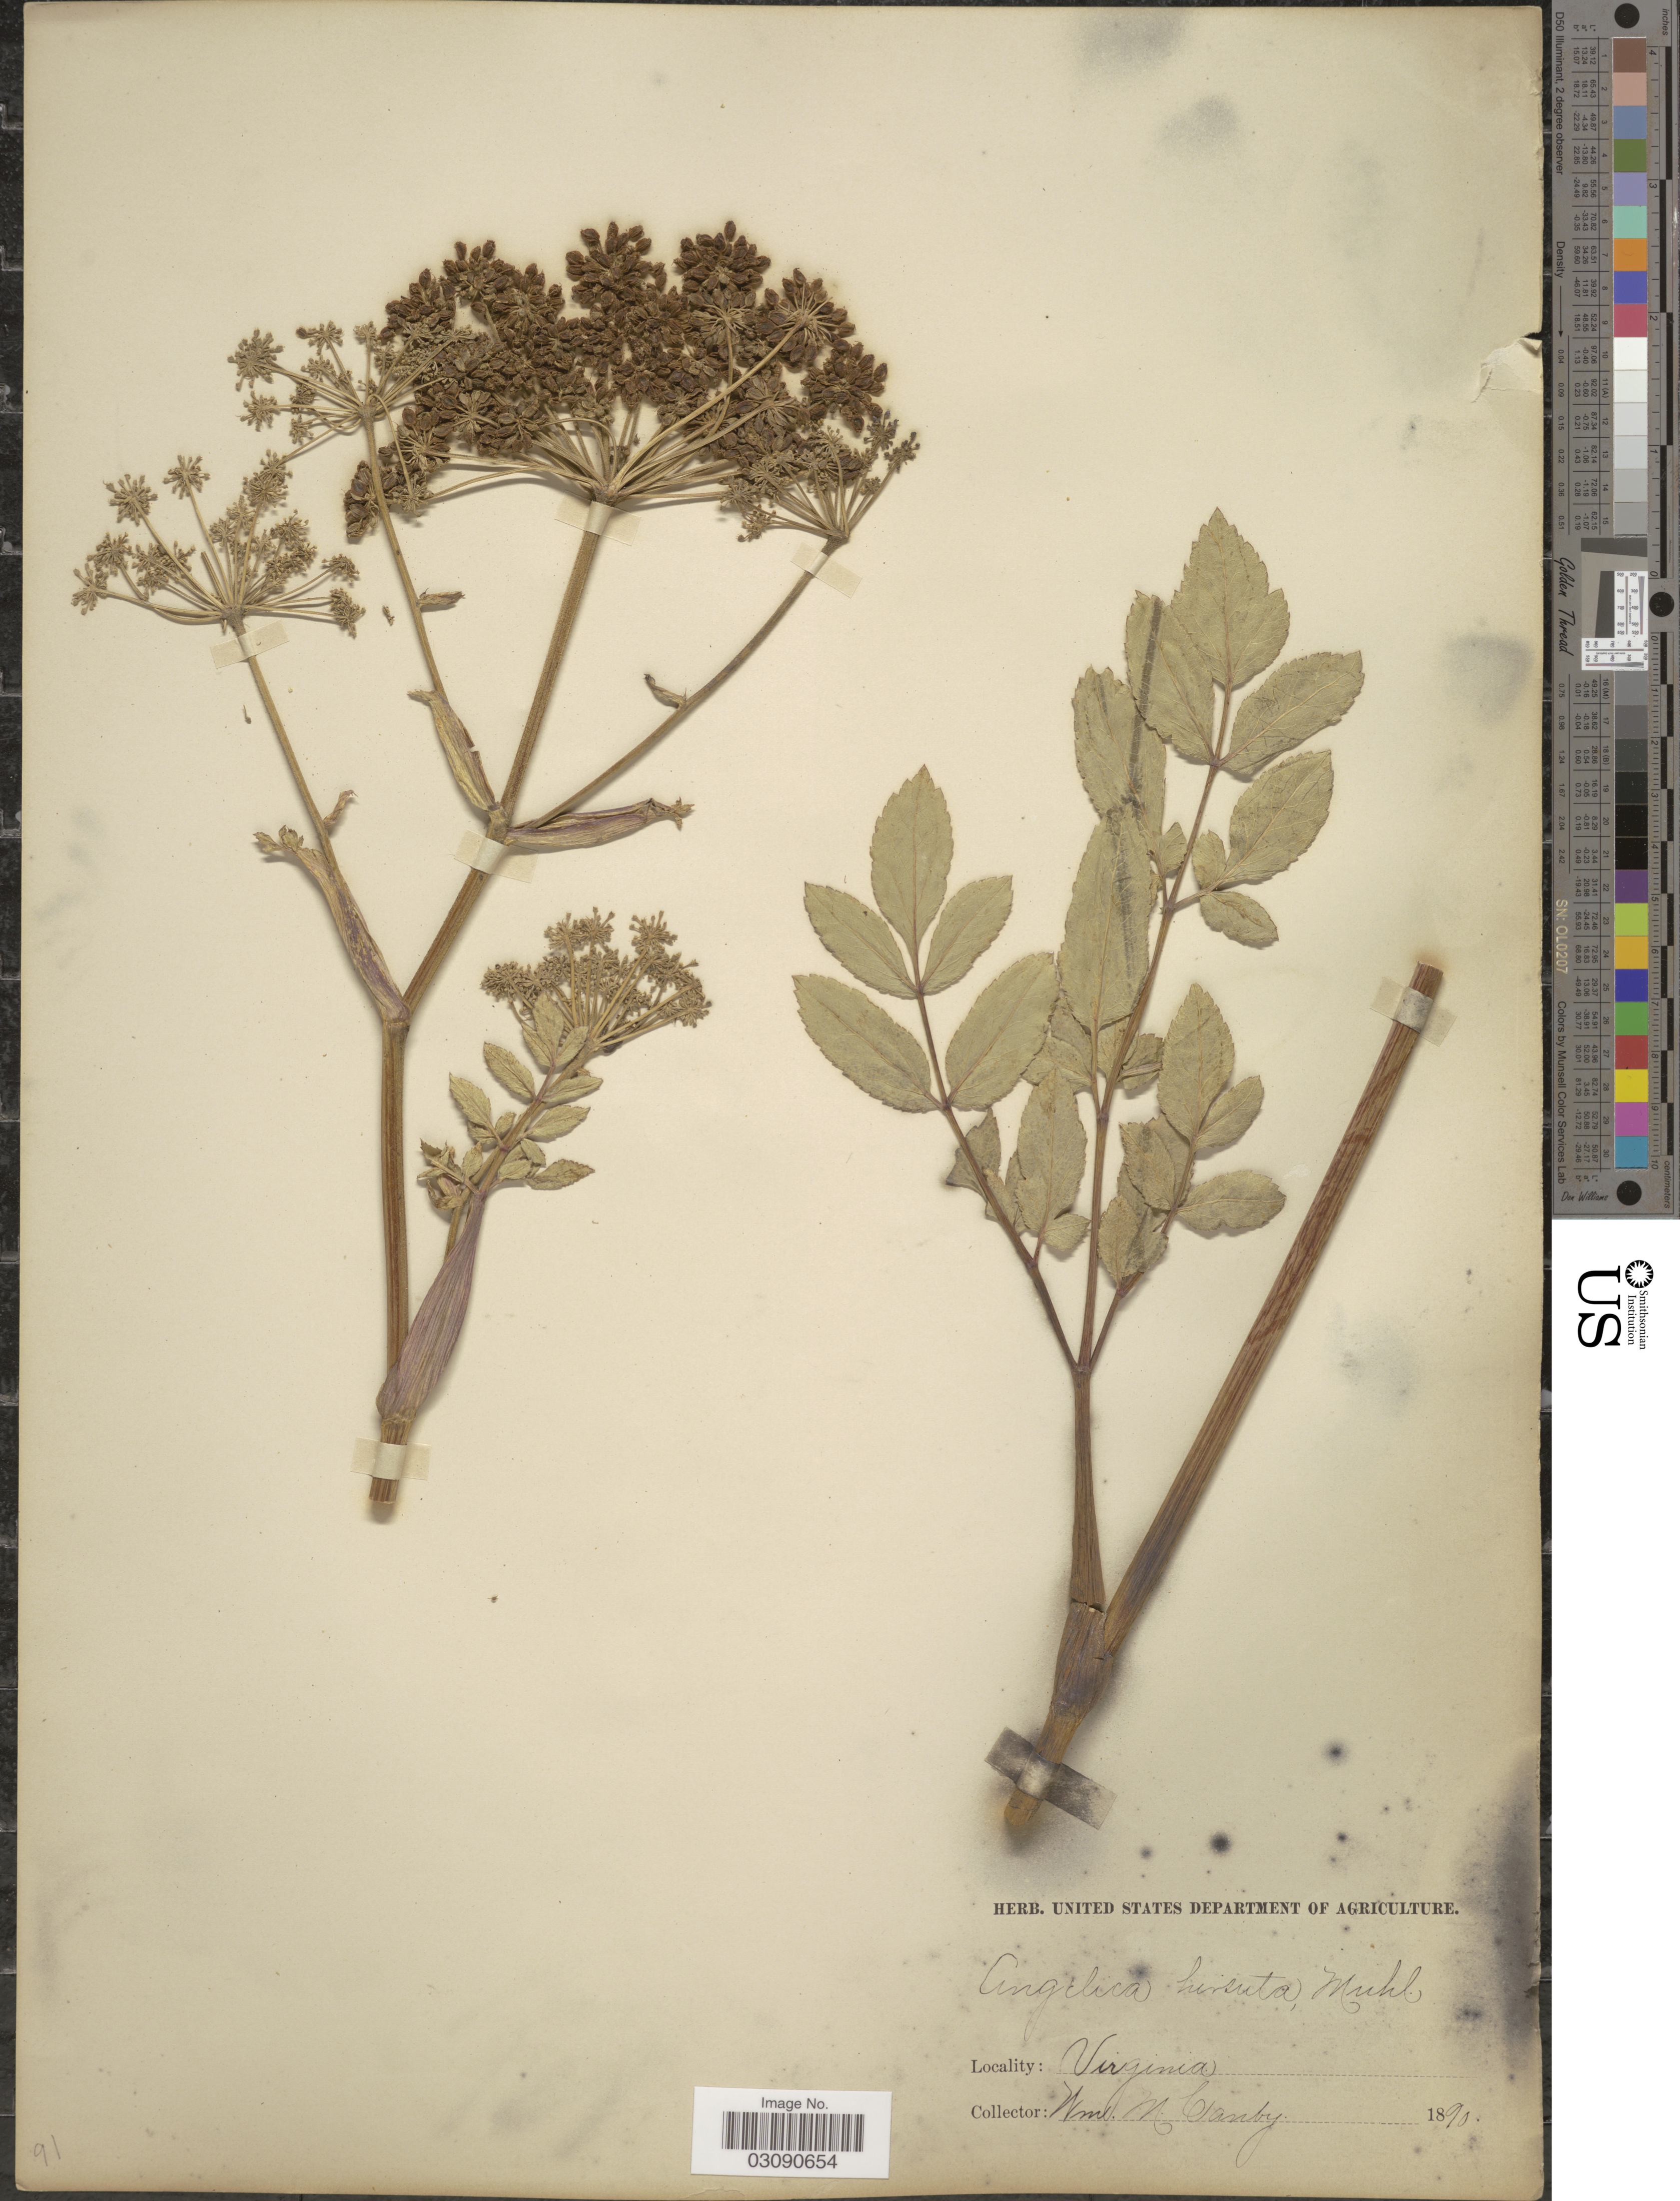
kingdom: Plantae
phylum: Tracheophyta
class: Magnoliopsida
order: Apiales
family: Apiaceae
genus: Angelica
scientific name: Angelica venenosa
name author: (Greenway) Fernald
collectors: W. M. Canby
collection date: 1890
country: United States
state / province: Virginia